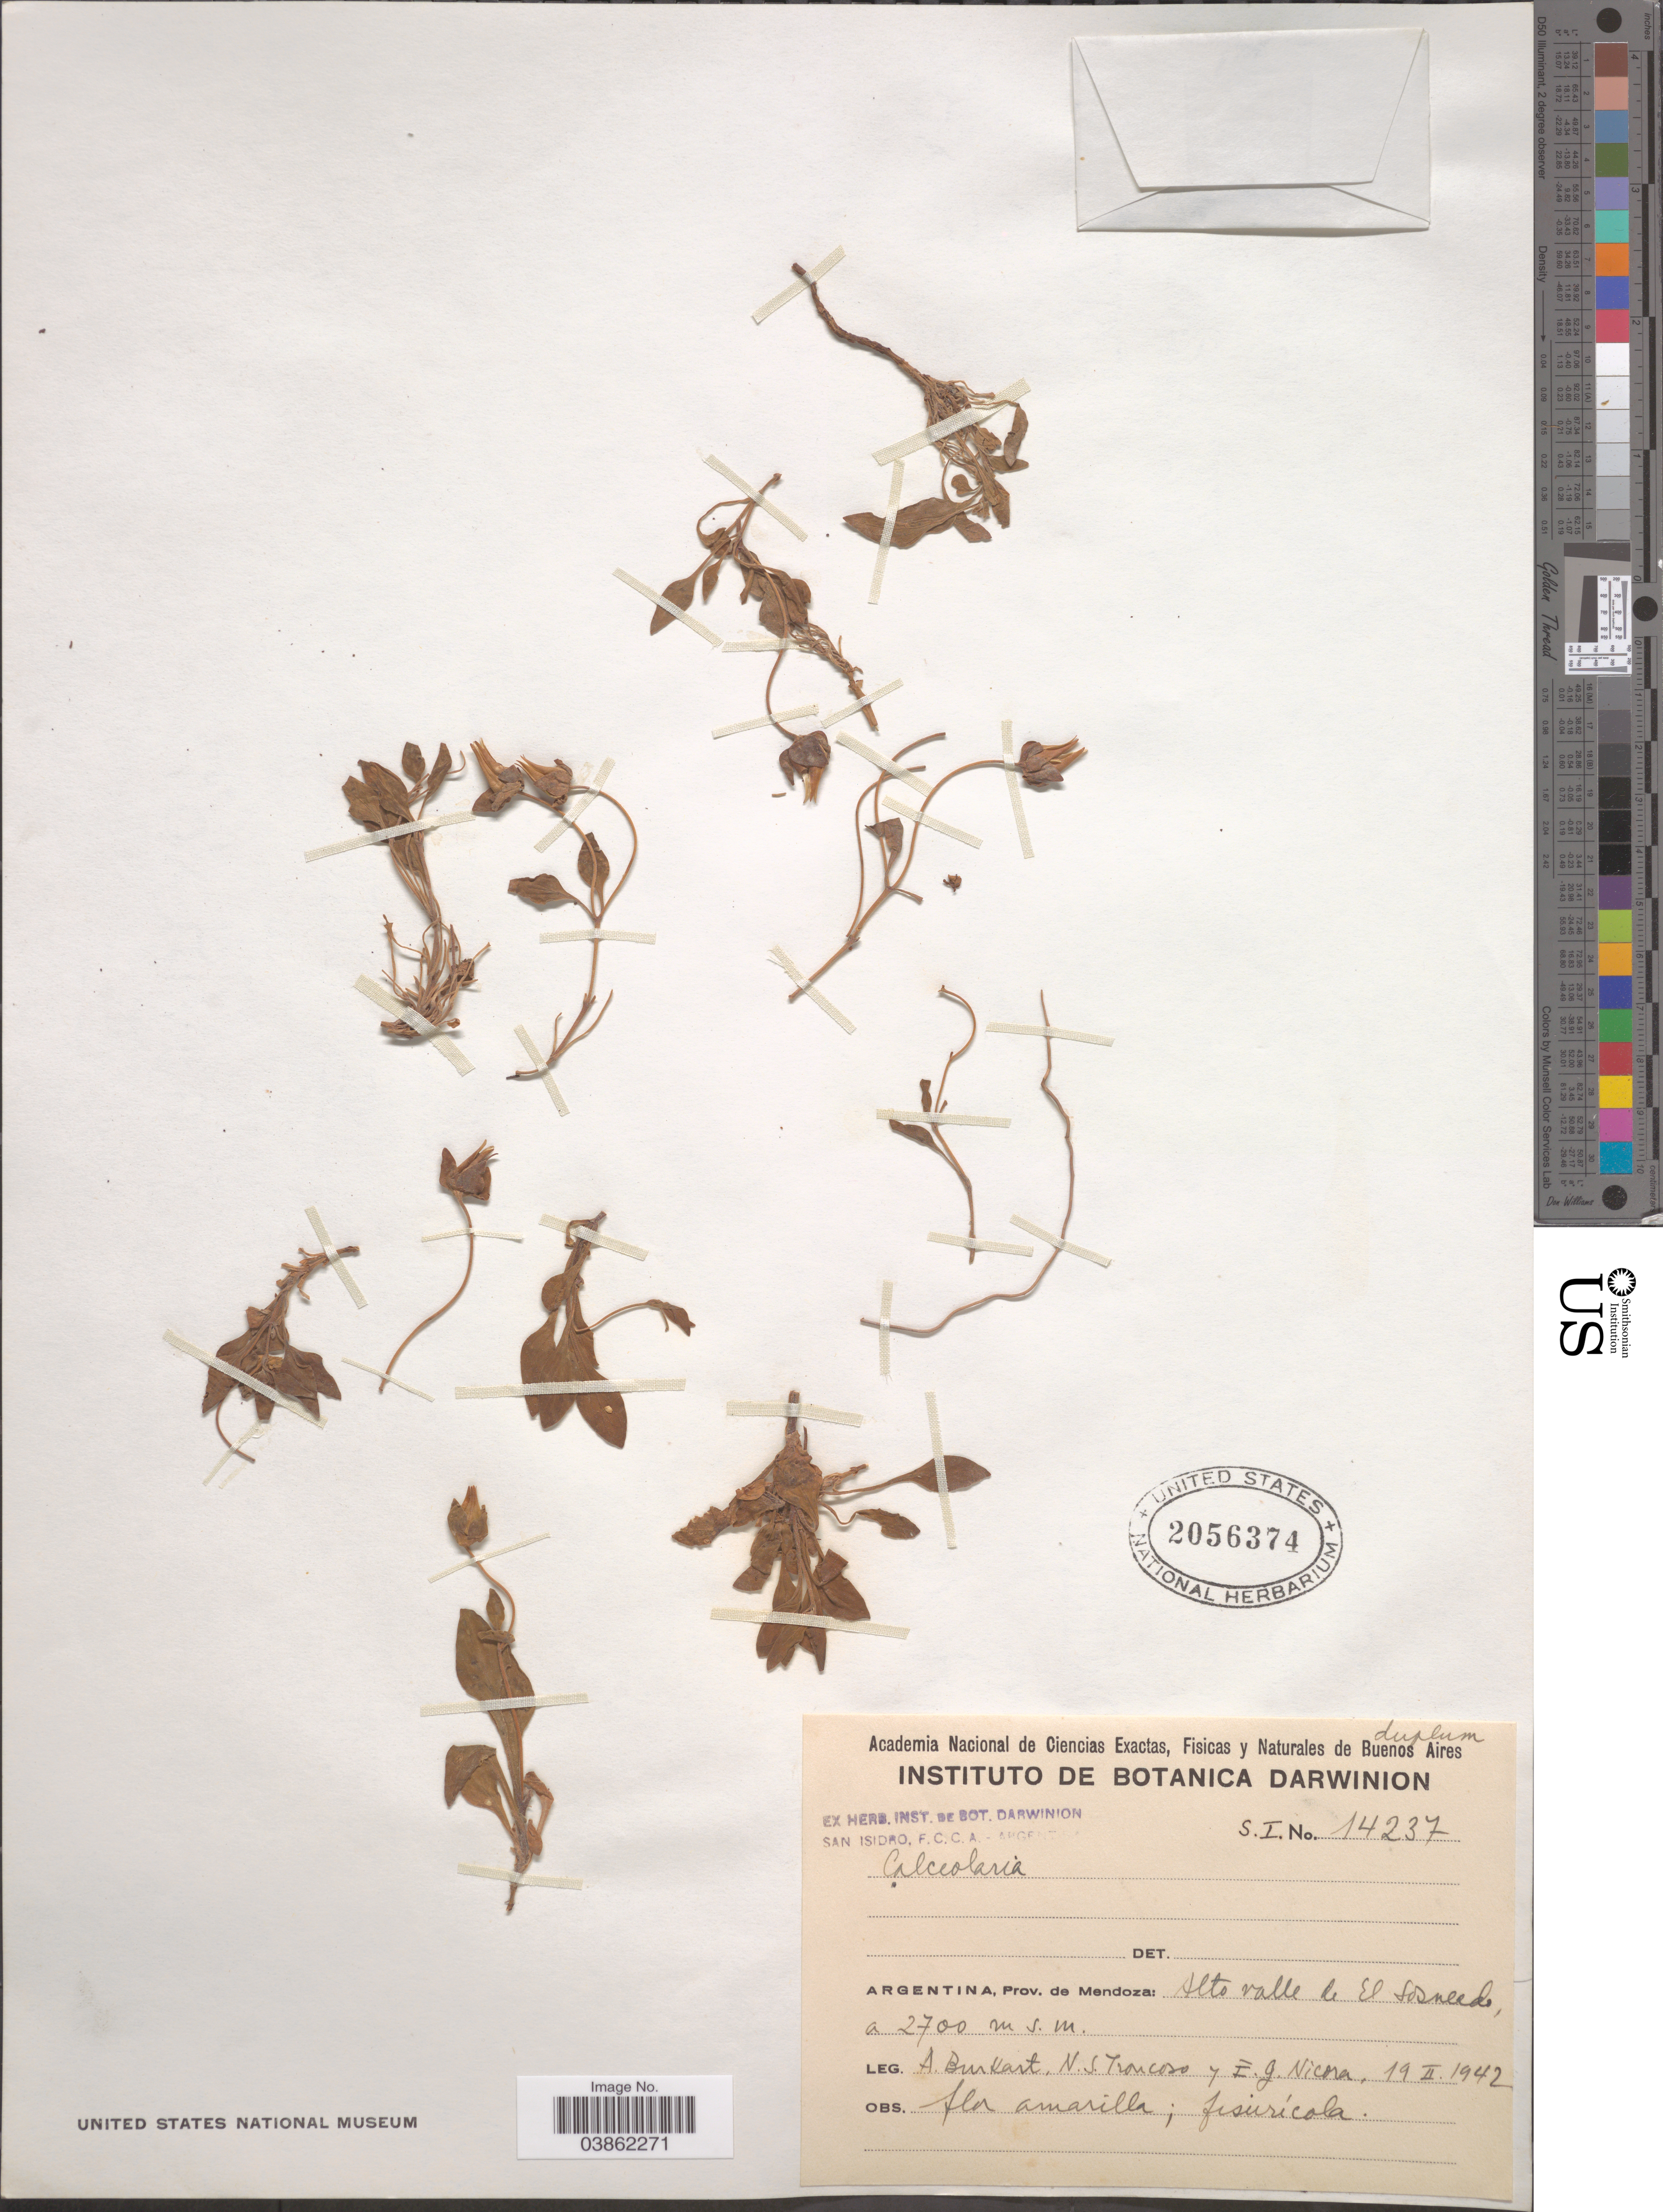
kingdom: Plantae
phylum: Tracheophyta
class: Magnoliopsida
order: Lamiales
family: Calceolariaceae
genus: Calceolaria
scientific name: Calceolaria sp.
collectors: A. E. Burkart, N. Troncoso & E. G. Nicora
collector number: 14237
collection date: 1942-02-19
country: Argentina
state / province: Mendoza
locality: Alto valle de El El Sosneado.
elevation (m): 2700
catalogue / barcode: US 2056374